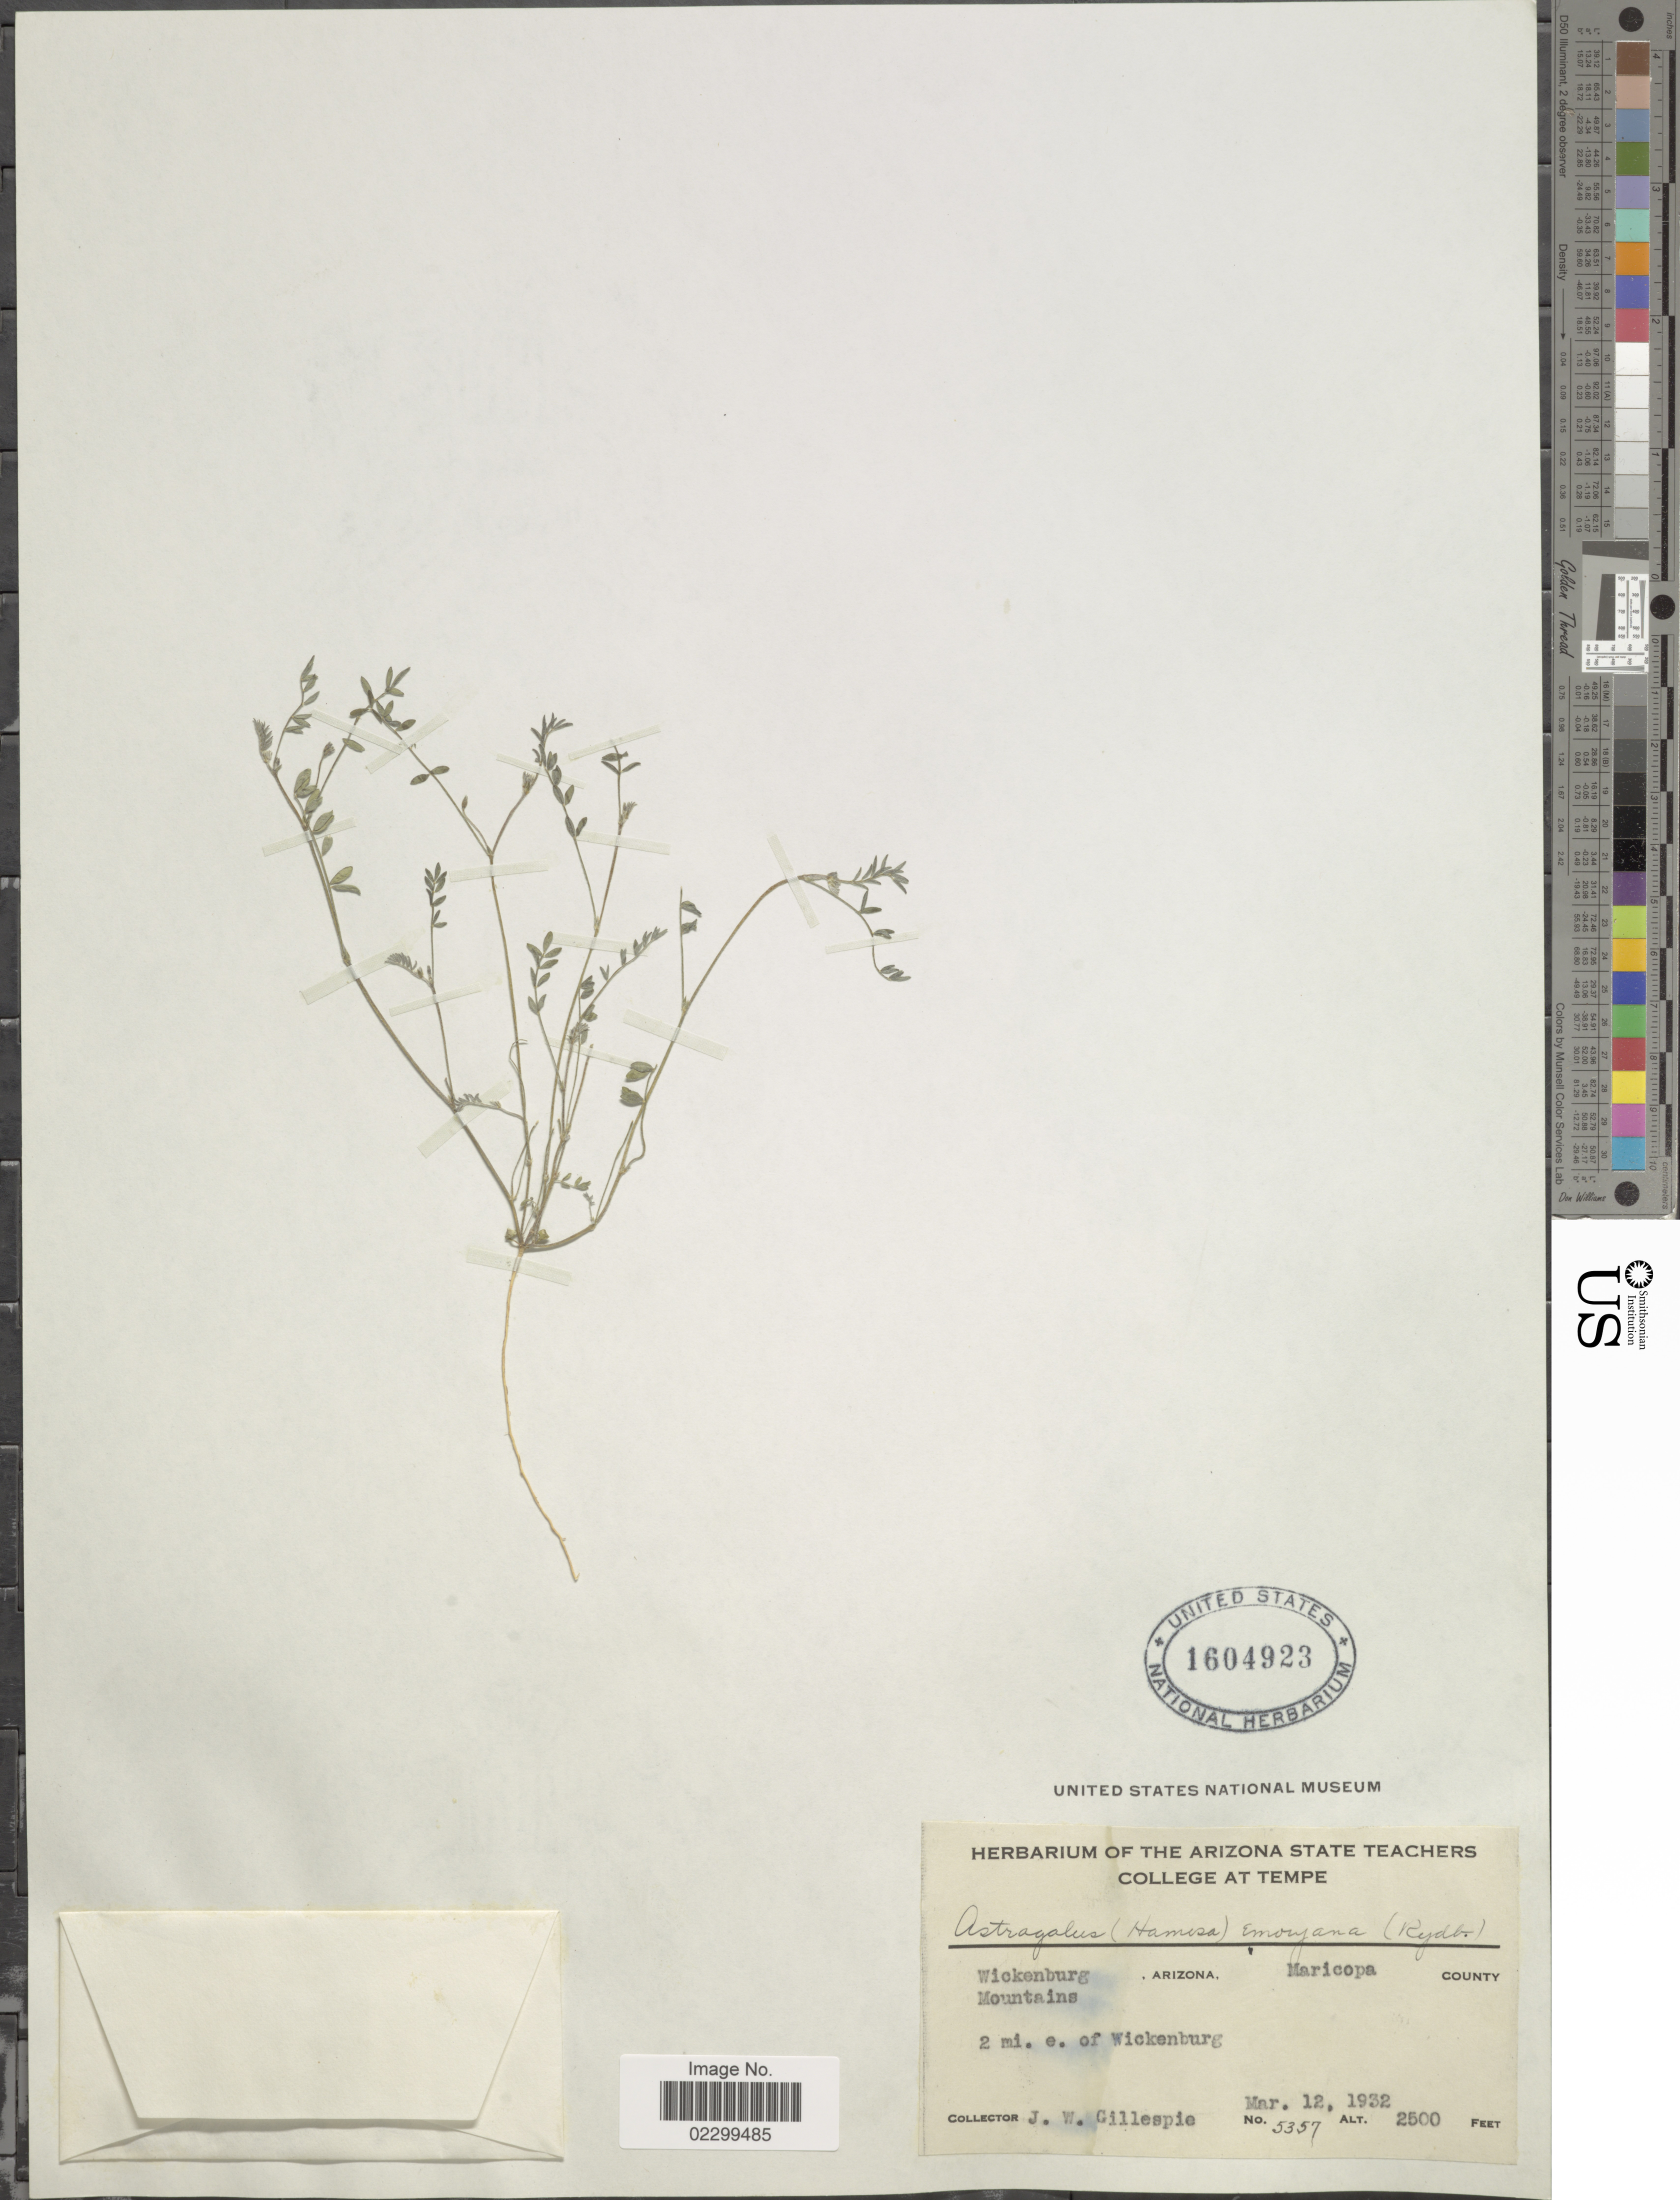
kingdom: Plantae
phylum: Tracheophyta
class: Magnoliopsida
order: Fabales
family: Fabaceae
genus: Astragalus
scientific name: Astragalus emoryanus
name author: (Rydb.) Cory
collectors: J. W. Gillespie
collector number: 5357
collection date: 1932-03-12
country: United States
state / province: Arizona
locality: Wicenburg Mountains, Maricopa County, 2 mi. e. of Wickenburg.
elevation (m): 762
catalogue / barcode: US 1604923